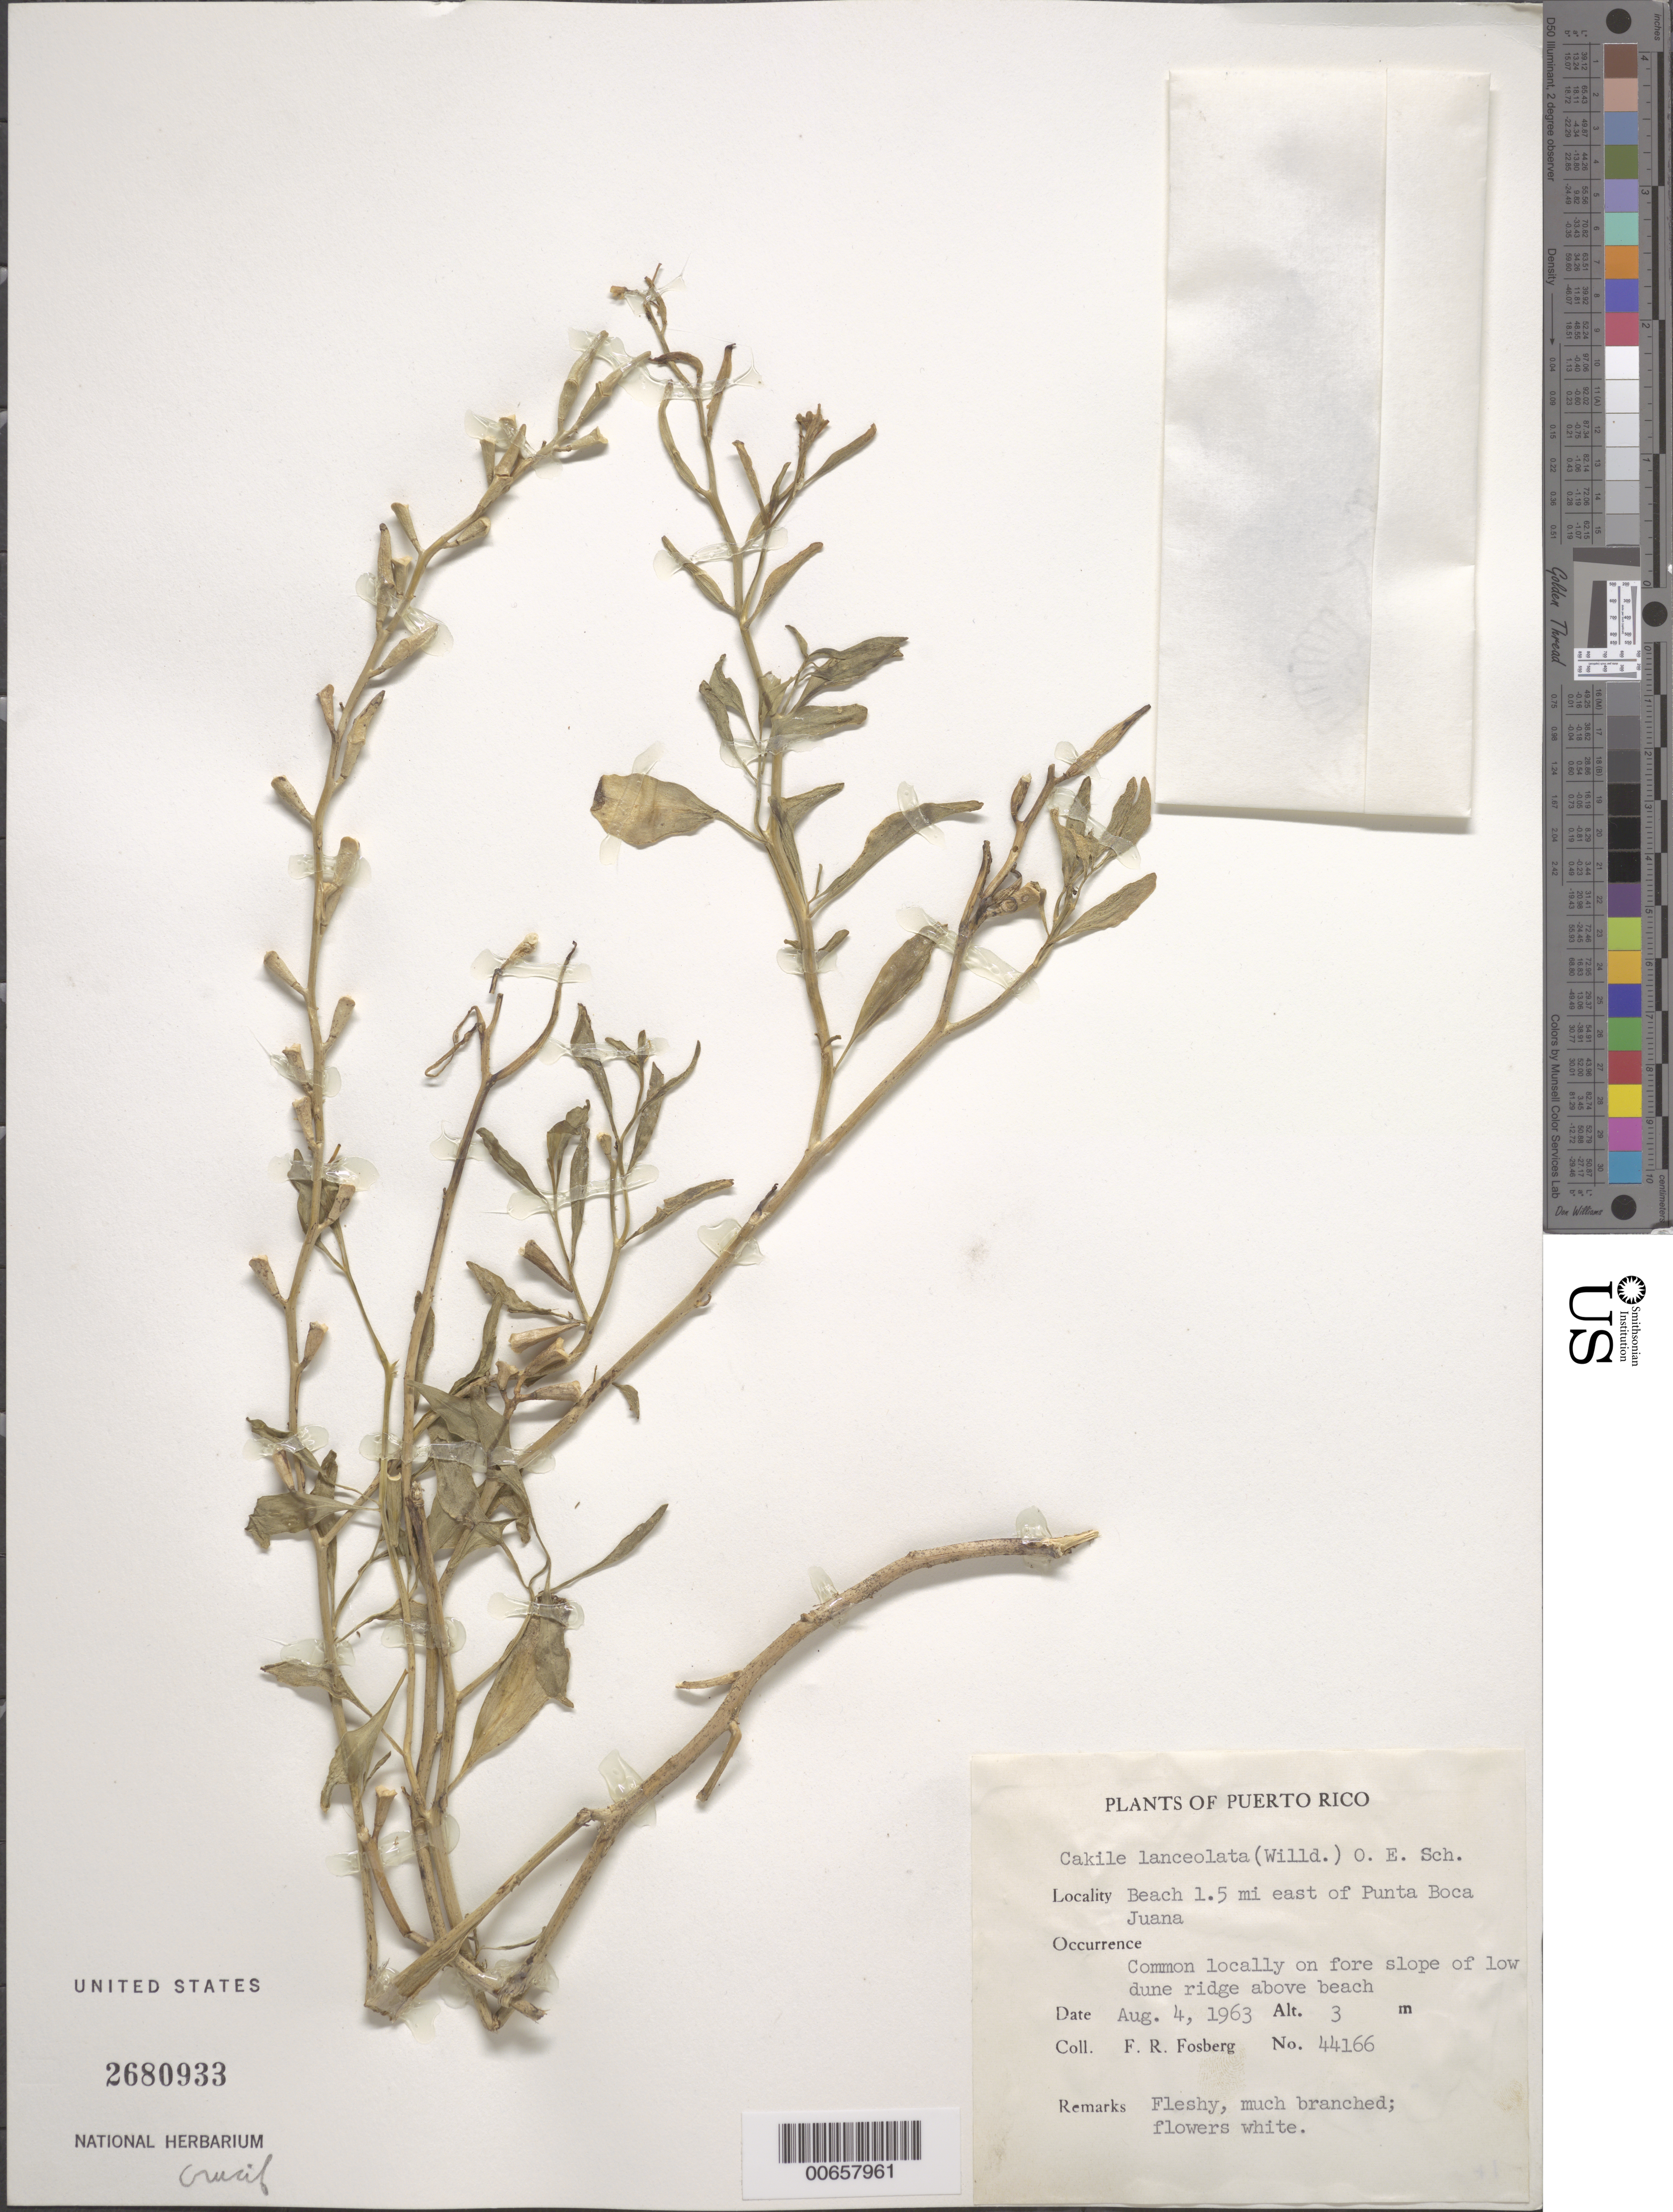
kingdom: Plantae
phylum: Tracheophyta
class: Magnoliopsida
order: Brassicales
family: Brassicaceae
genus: Cakile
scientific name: Cakile lanceolata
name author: (Willd.) O.E. Schulz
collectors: F. R. Fosberg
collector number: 44166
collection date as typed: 04 Aug 1963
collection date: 1963-08-04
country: Puerto Rico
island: Greater Antilles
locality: Punta Boca Juana, beach 1.5 mi E of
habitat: On fore slope of low dune ridge above beach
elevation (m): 3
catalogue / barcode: US 2680933